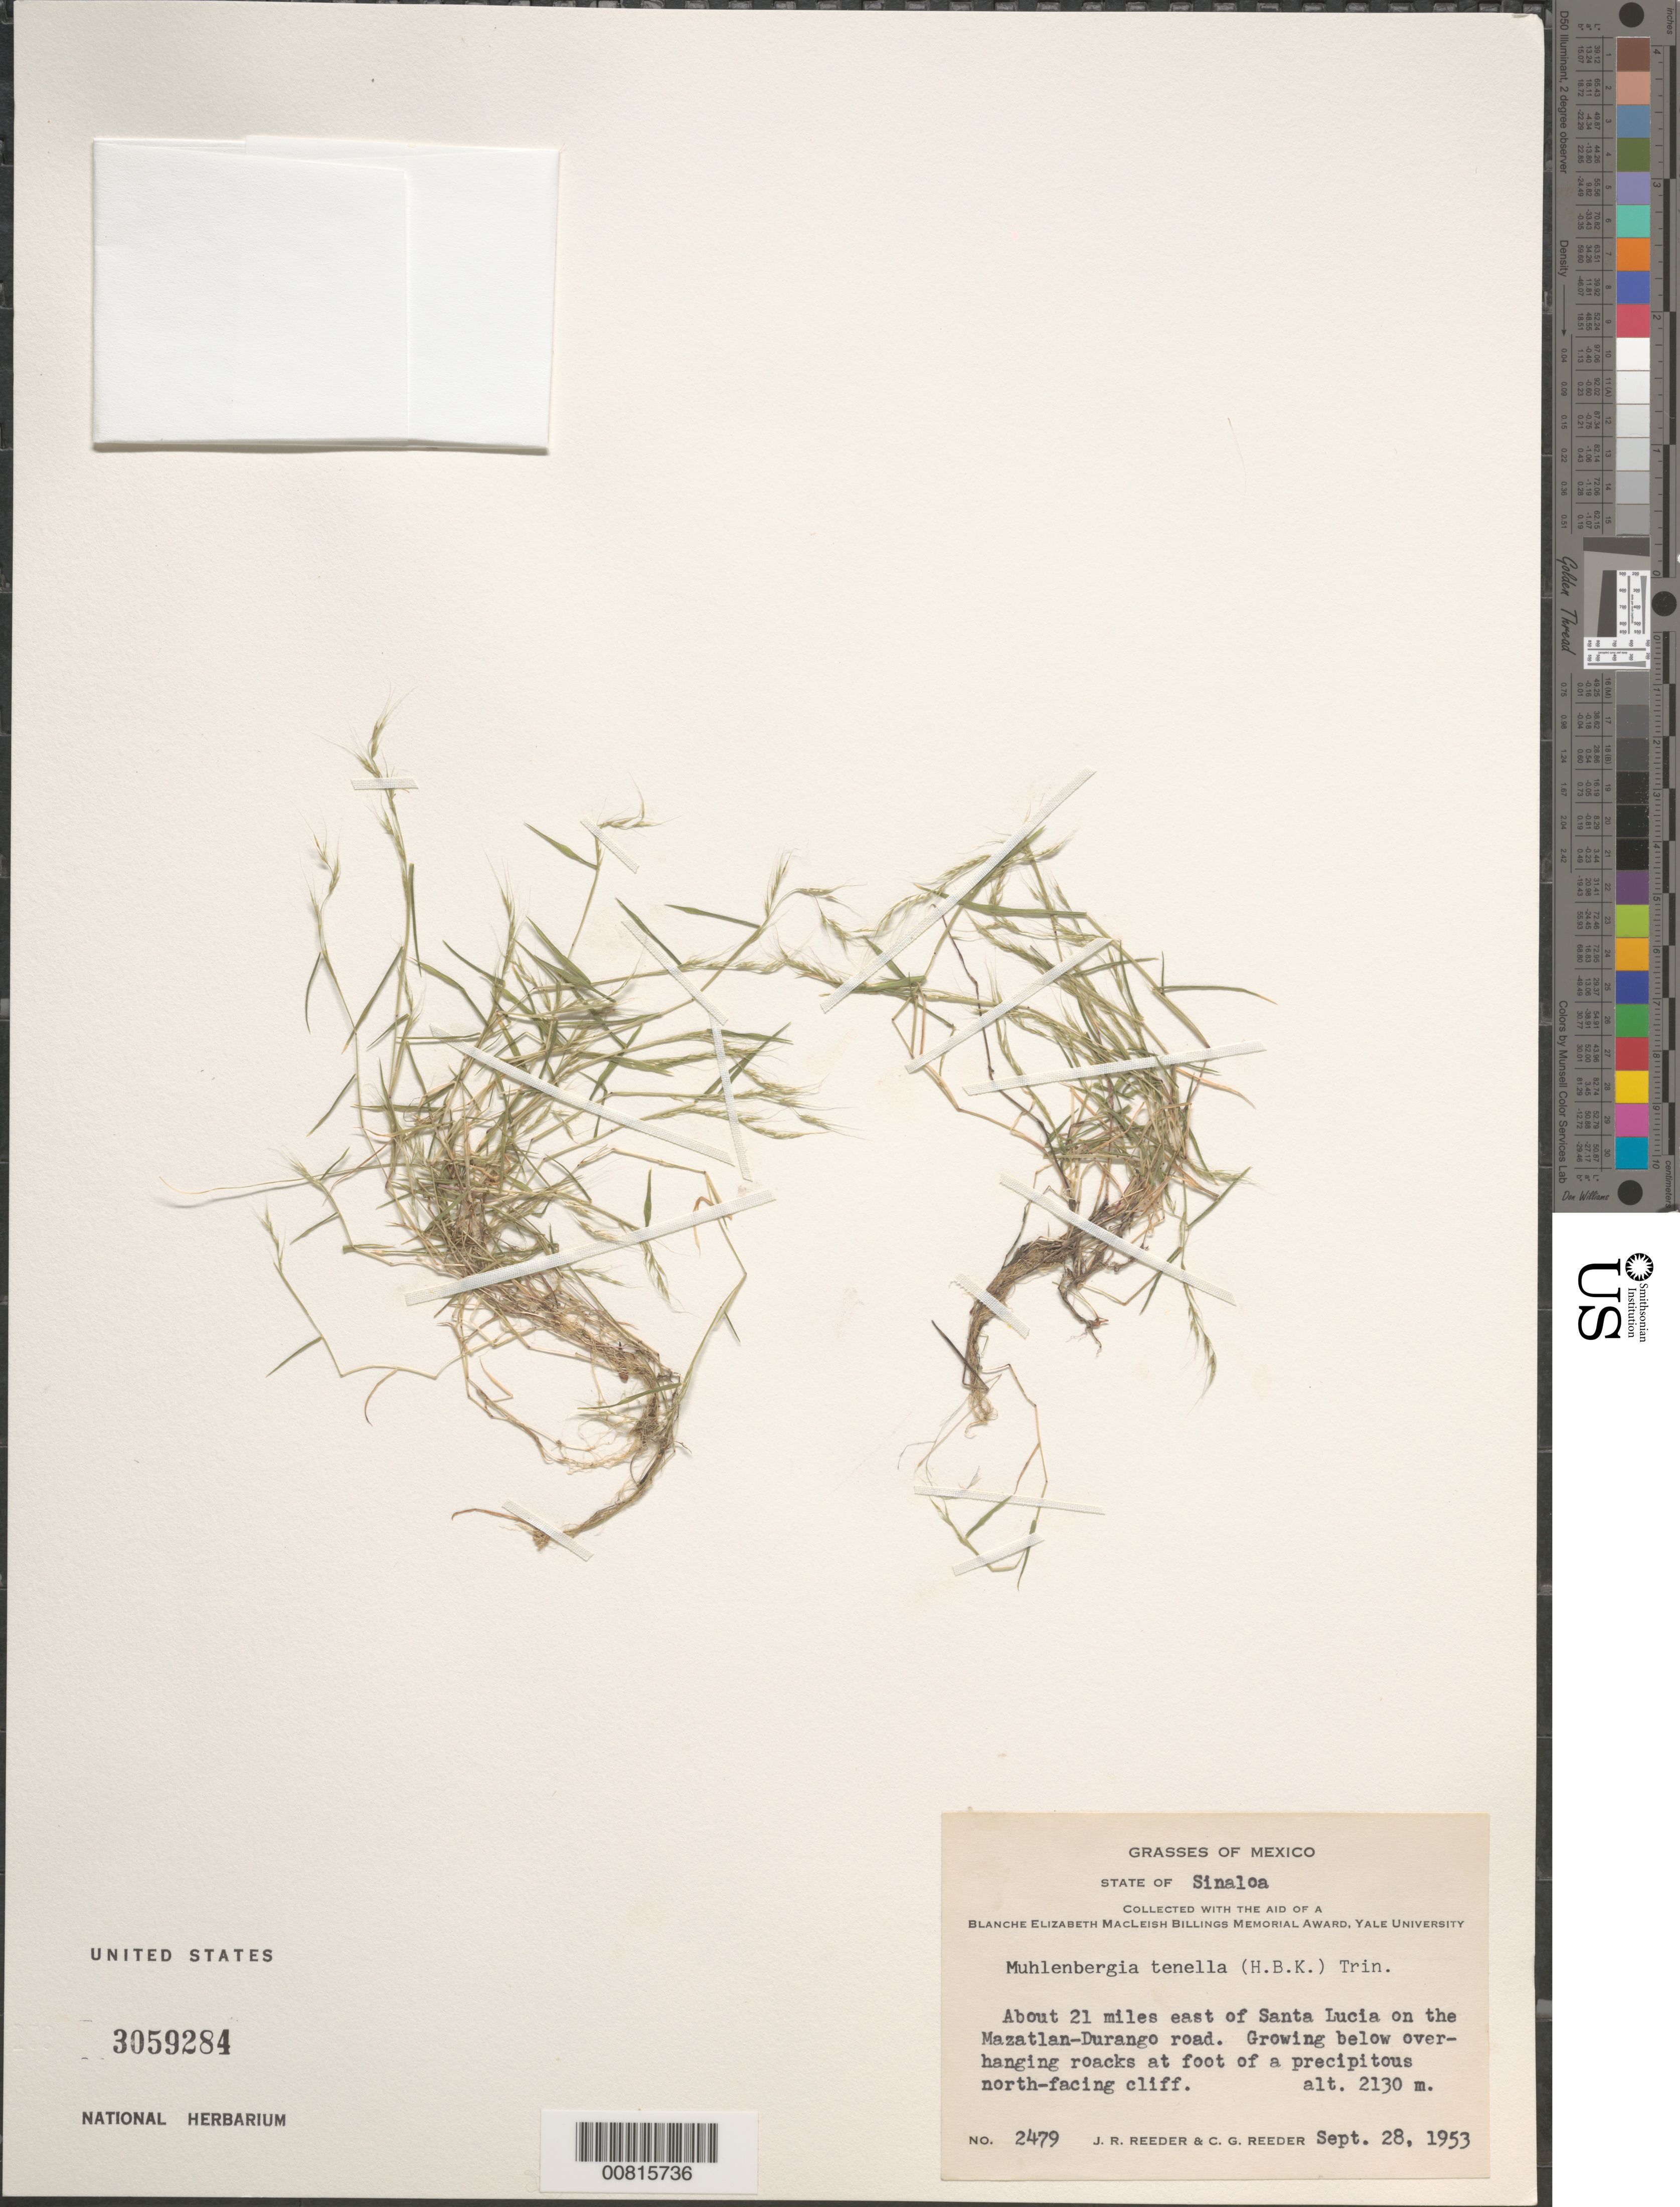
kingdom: Plantae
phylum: Tracheophyta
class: Liliopsida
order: Poales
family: Poaceae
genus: Muhlenbergia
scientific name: Muhlenbergia tenella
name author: (Kunth) Trin.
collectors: J. R. Reeder & C. G. Reeder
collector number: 2479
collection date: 1953-09-28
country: Mexico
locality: About 21 mi E of Santa Lucia on the Mazatlan- Durango road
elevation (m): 2130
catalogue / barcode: US 3059284